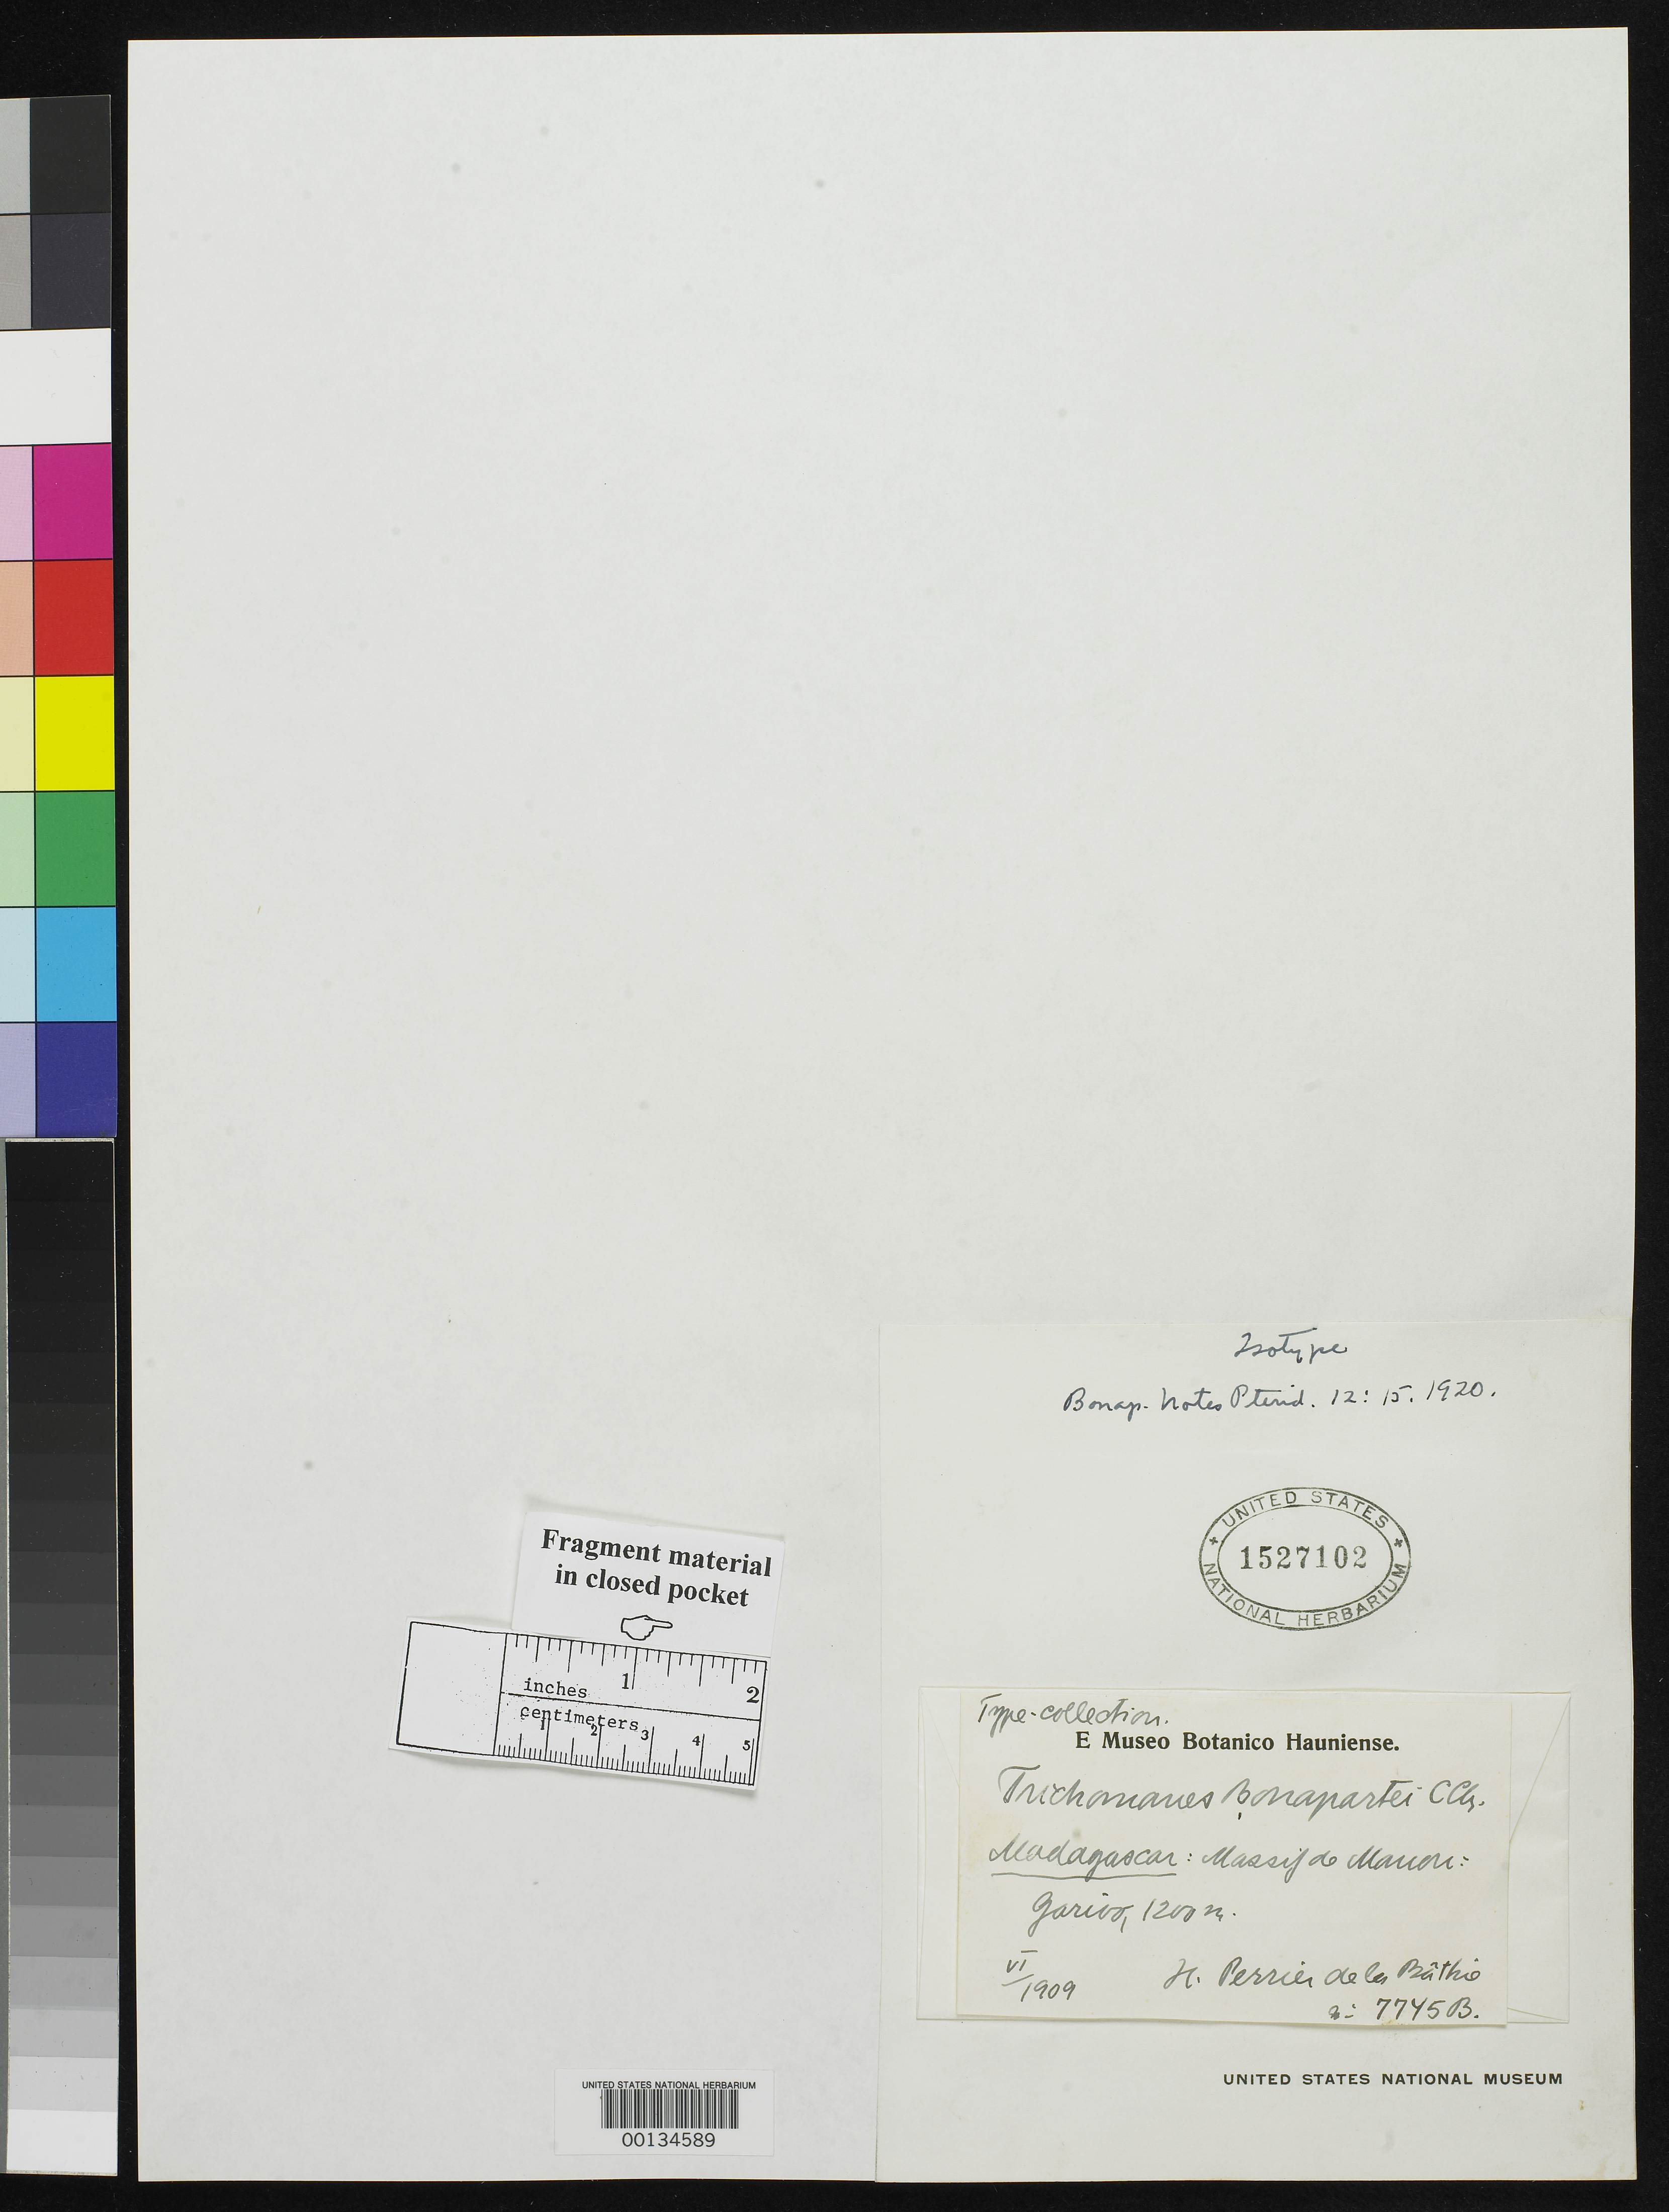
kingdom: Plantae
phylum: Tracheophyta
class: Polypodiopsida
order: Hymenophyllales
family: Hymenophyllaceae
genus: Trichomanes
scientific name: Trichomanes bonapartei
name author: C. Chr. in Bonap.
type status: Type Collection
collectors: H. Perrier de la Bâthie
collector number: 7745b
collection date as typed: Jun 1909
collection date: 1909-06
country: Madagascar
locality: Massif de Manor.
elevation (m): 1200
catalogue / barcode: US 1527102